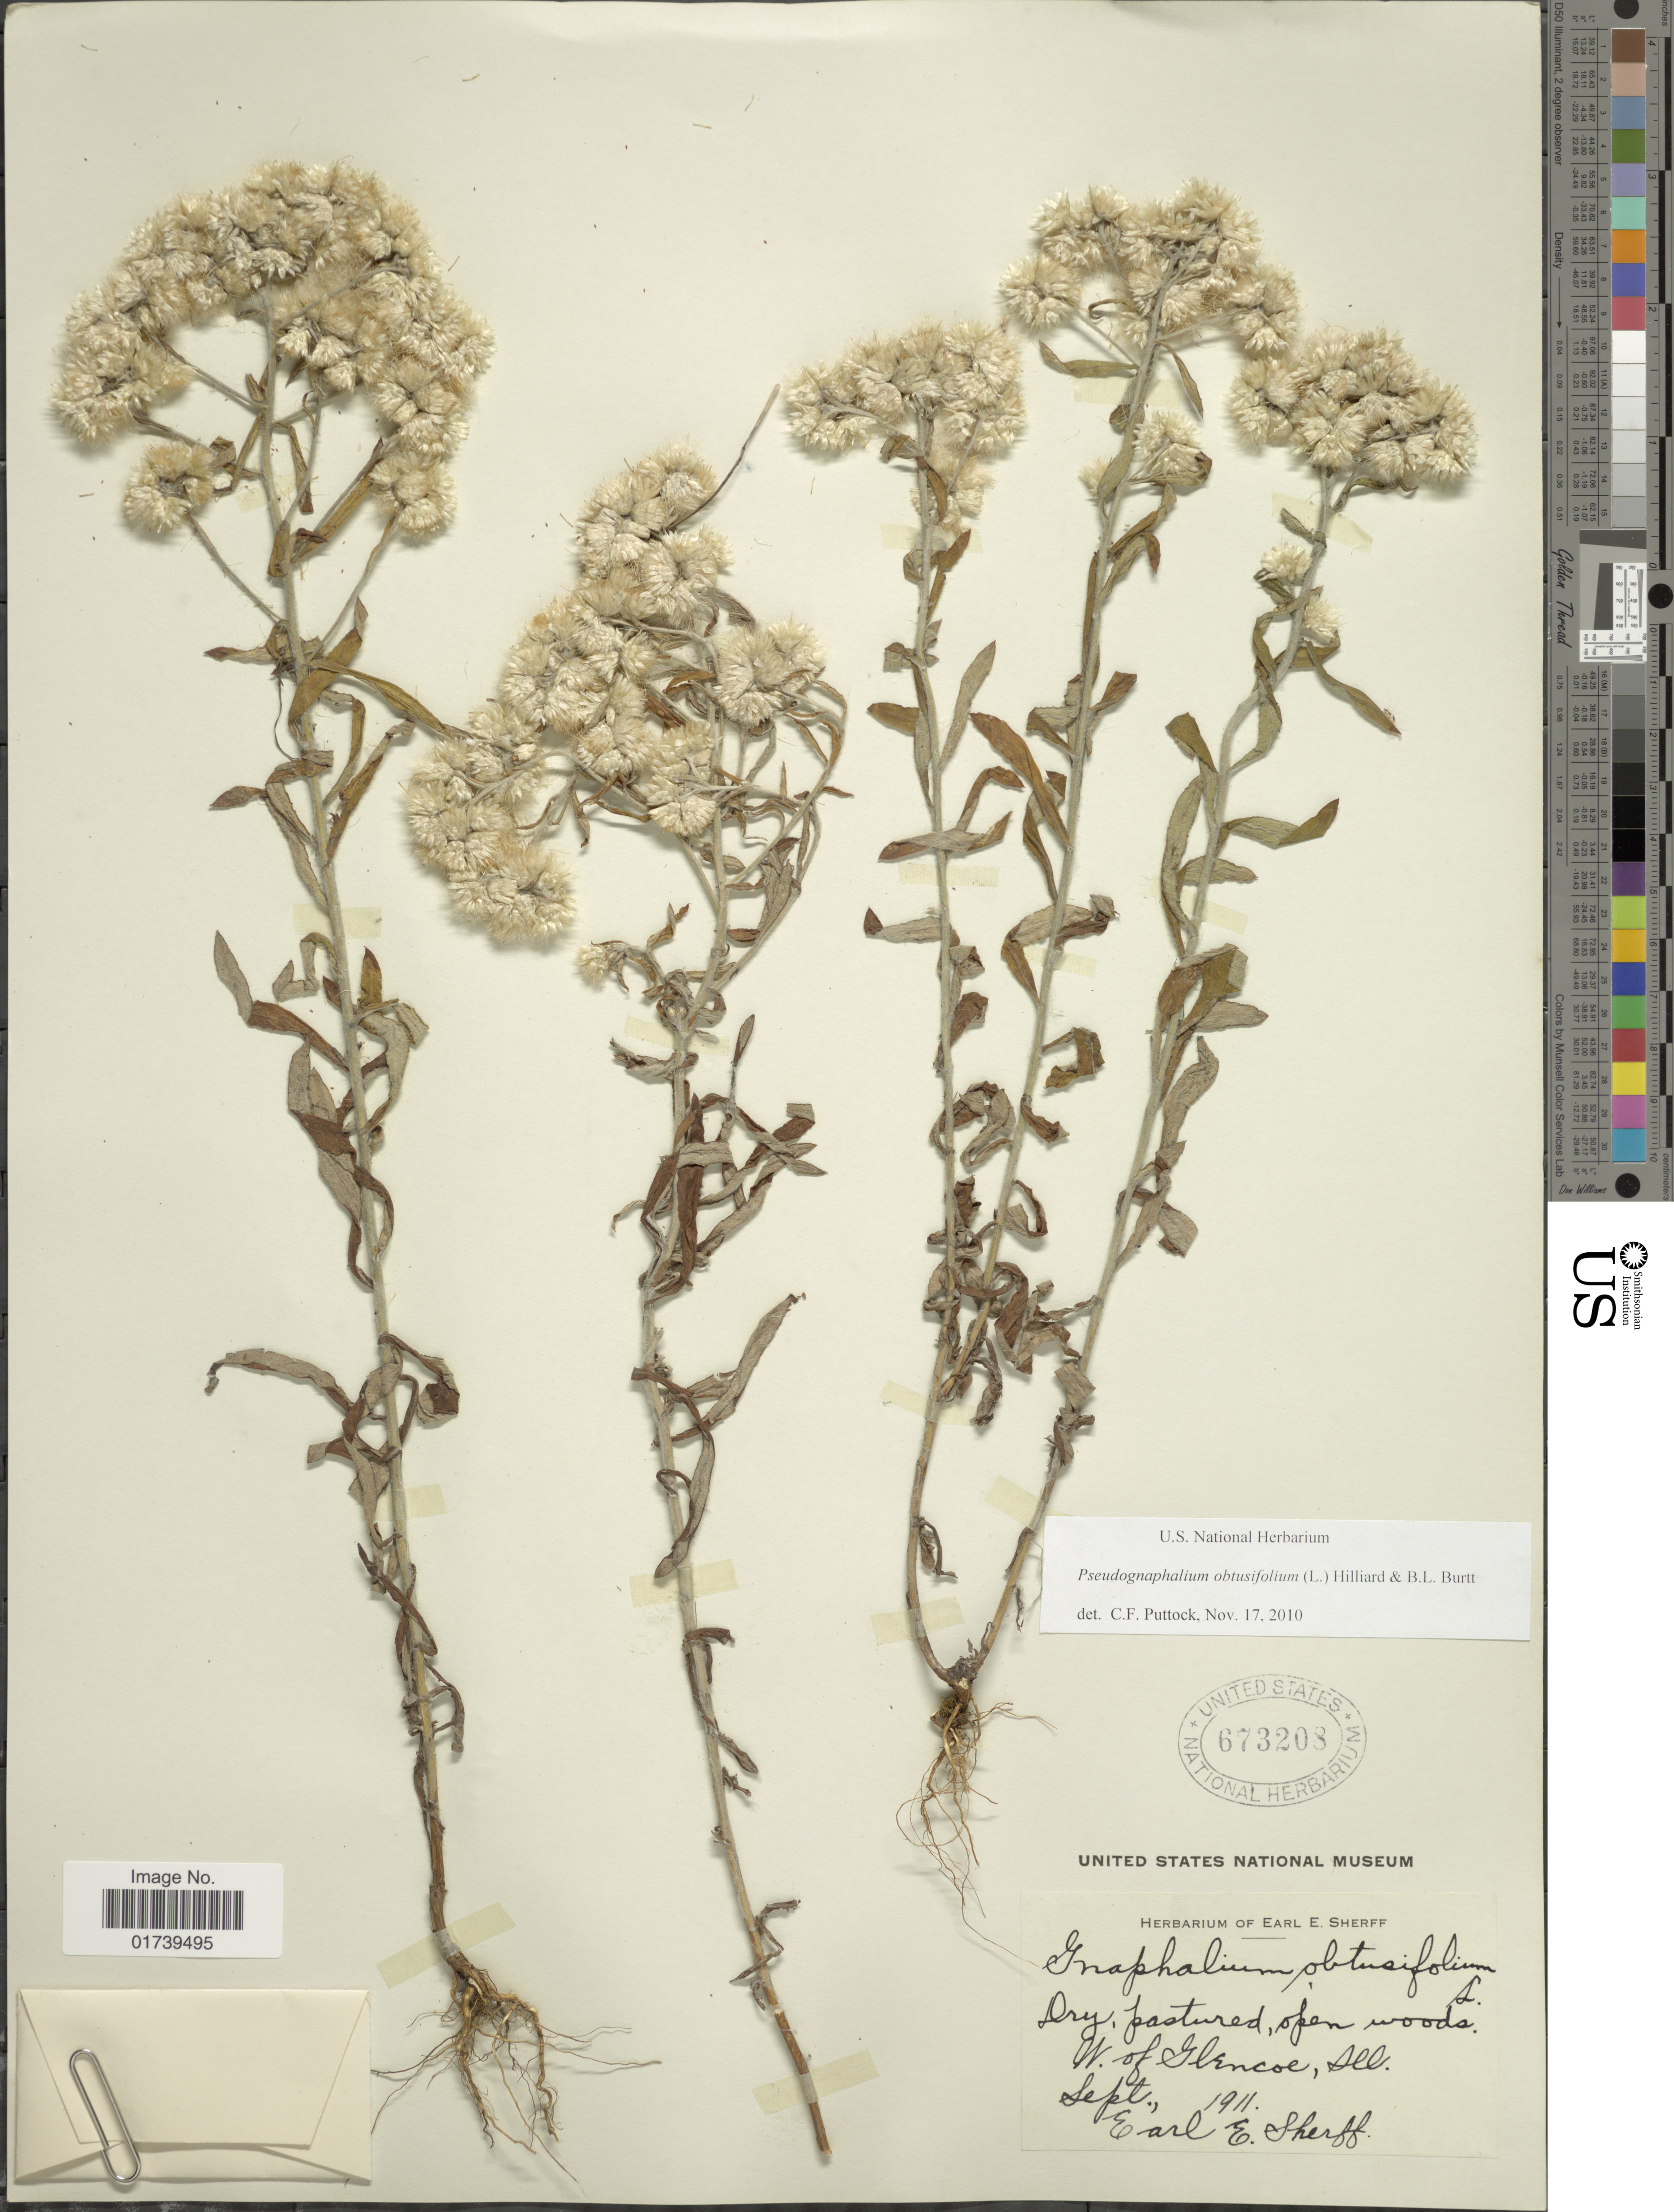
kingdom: Plantae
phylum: Tracheophyta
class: Magnoliopsida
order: Asterales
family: Asteraceae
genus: Pseudognaphalium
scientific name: Pseudognaphalium obtusifolium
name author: (L.) Hilliard & B.L. Burtt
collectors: E. E. Sherff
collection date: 1911-09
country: United States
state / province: Illinois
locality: W. of Glencoe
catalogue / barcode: US 673208